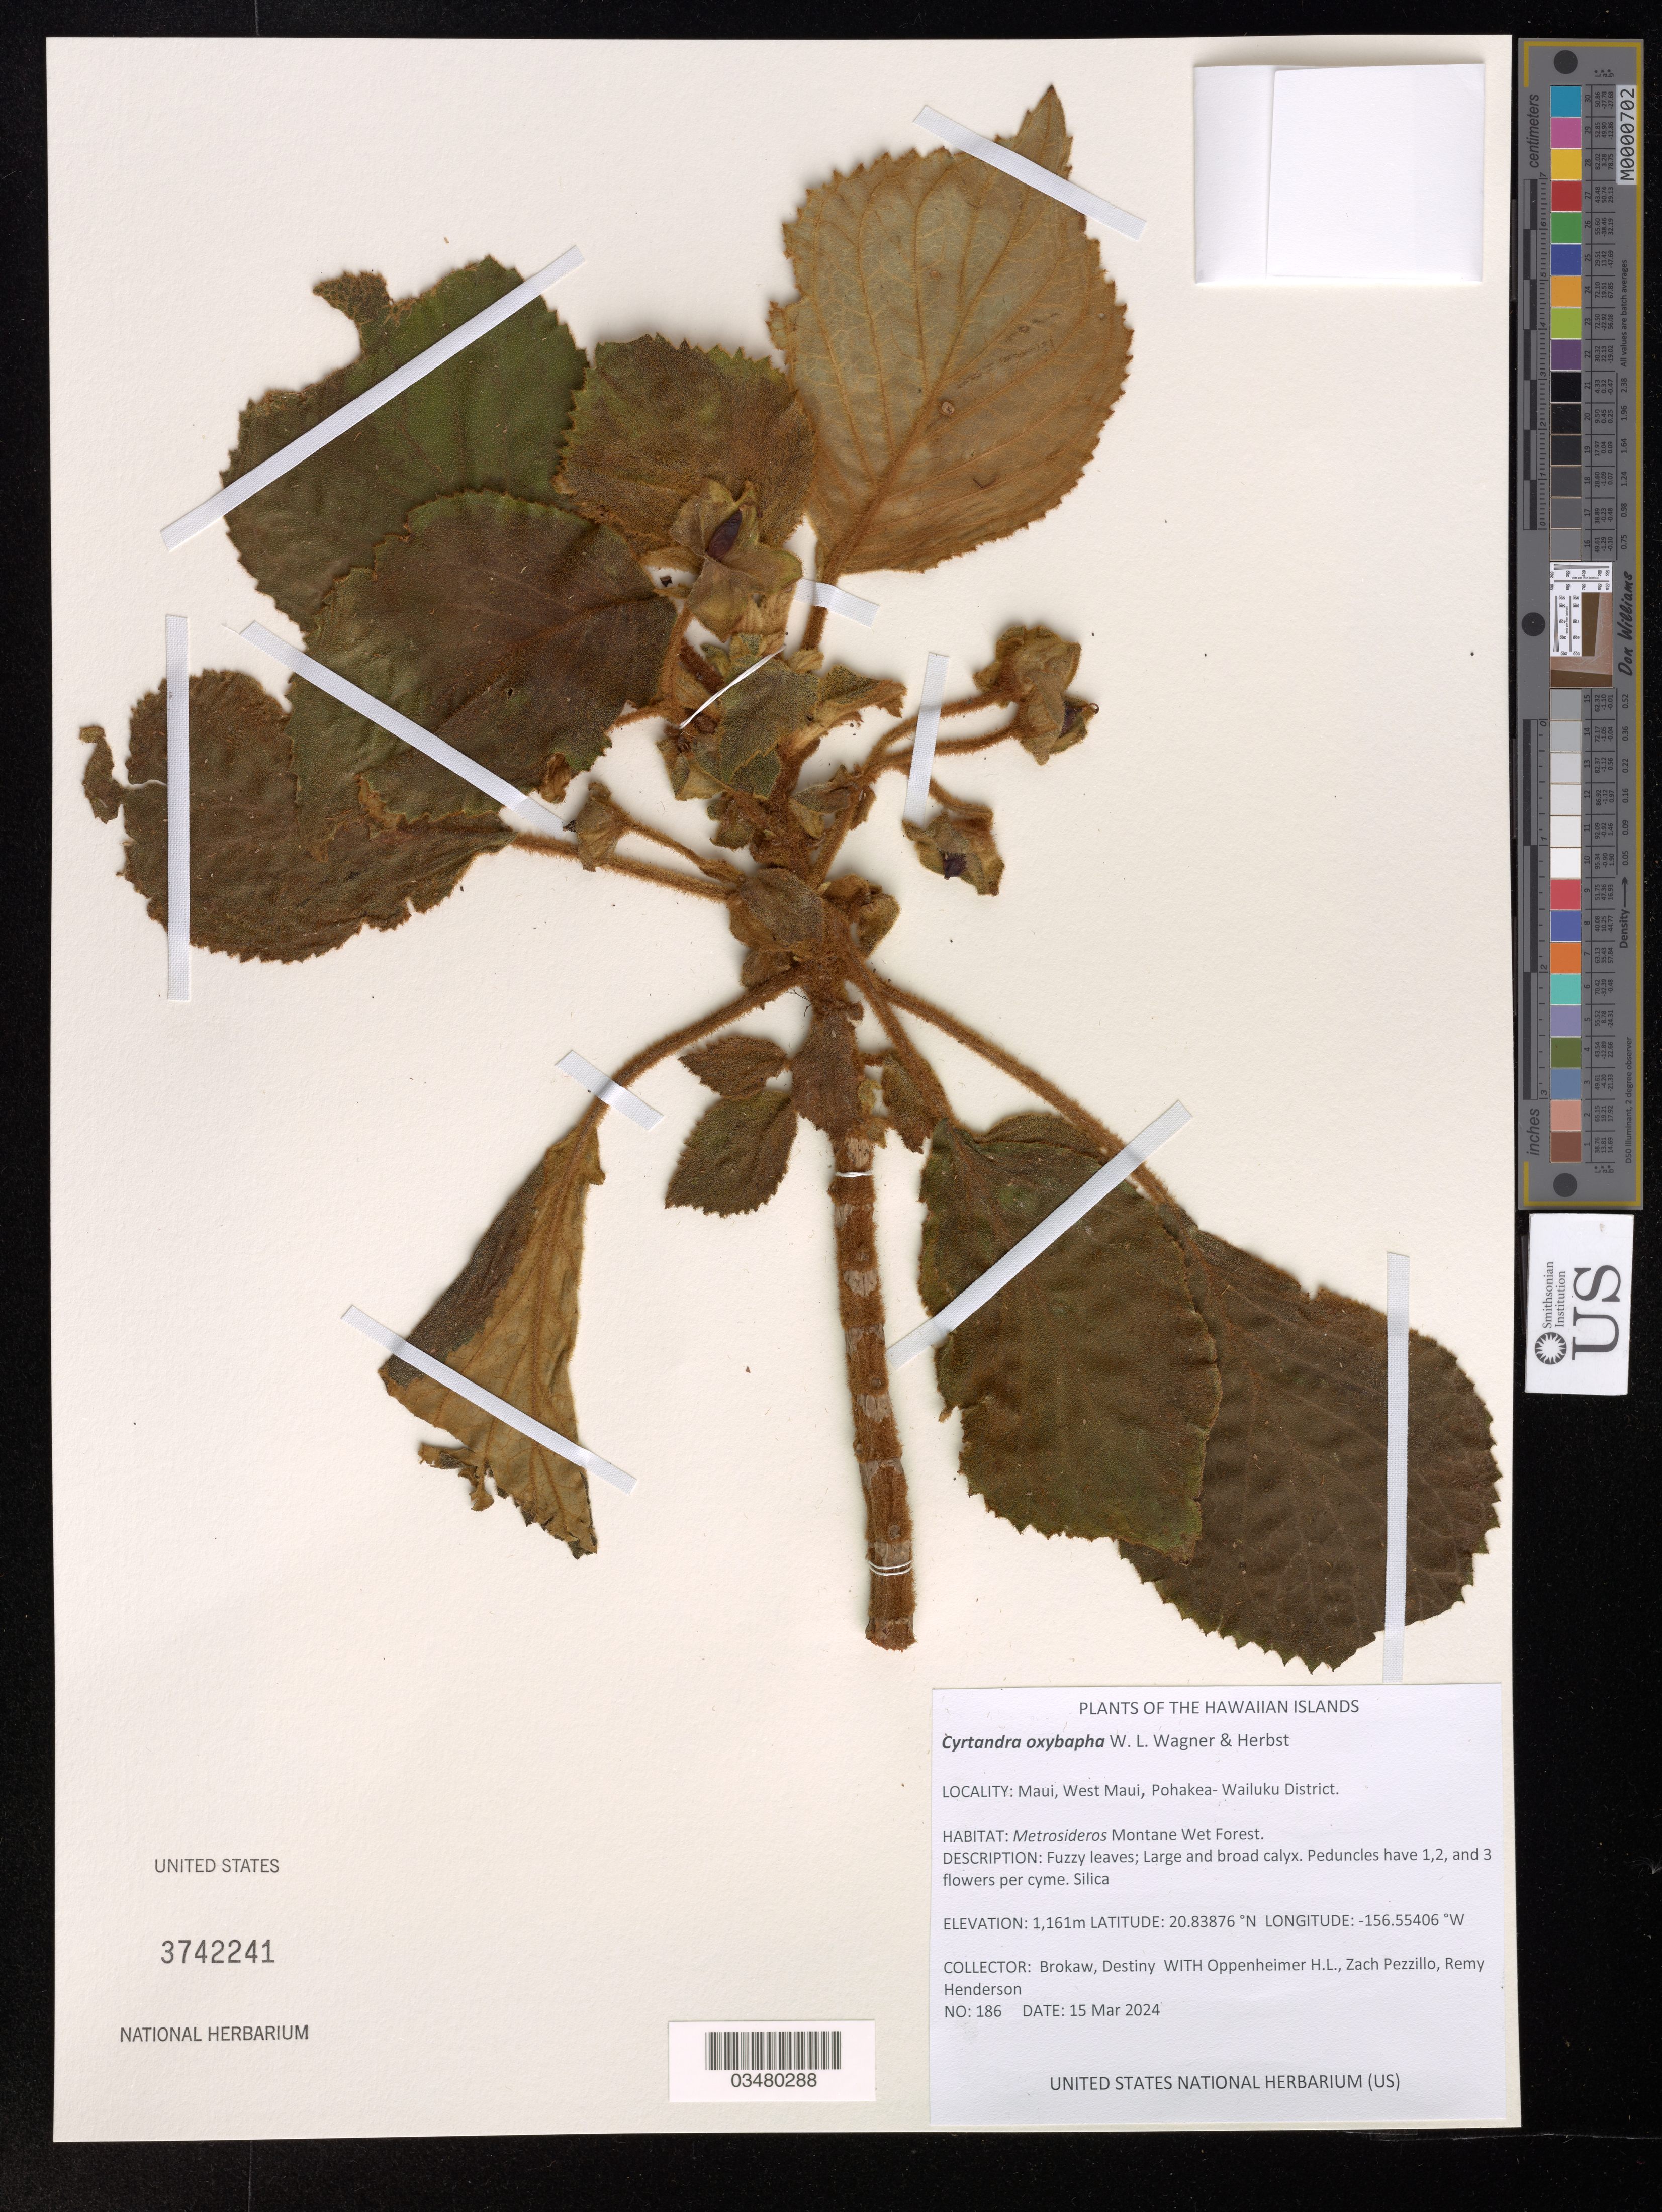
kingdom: Plantae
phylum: Tracheophyta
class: Magnoliopsida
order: Lamiales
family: Gesneriaceae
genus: Cyrtandra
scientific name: Cyrtandra oxybapha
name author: W.L. Wagner & D.R. Herbst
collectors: H. L. Oppenheimer, Z. Pezzillo & R. Henderson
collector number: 186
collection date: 2024-03-15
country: United States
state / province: Hawaii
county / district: Maui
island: Maui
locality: West Maui, Pohakea-Wailuku District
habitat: Montane wet forest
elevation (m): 1161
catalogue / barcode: US 3742241